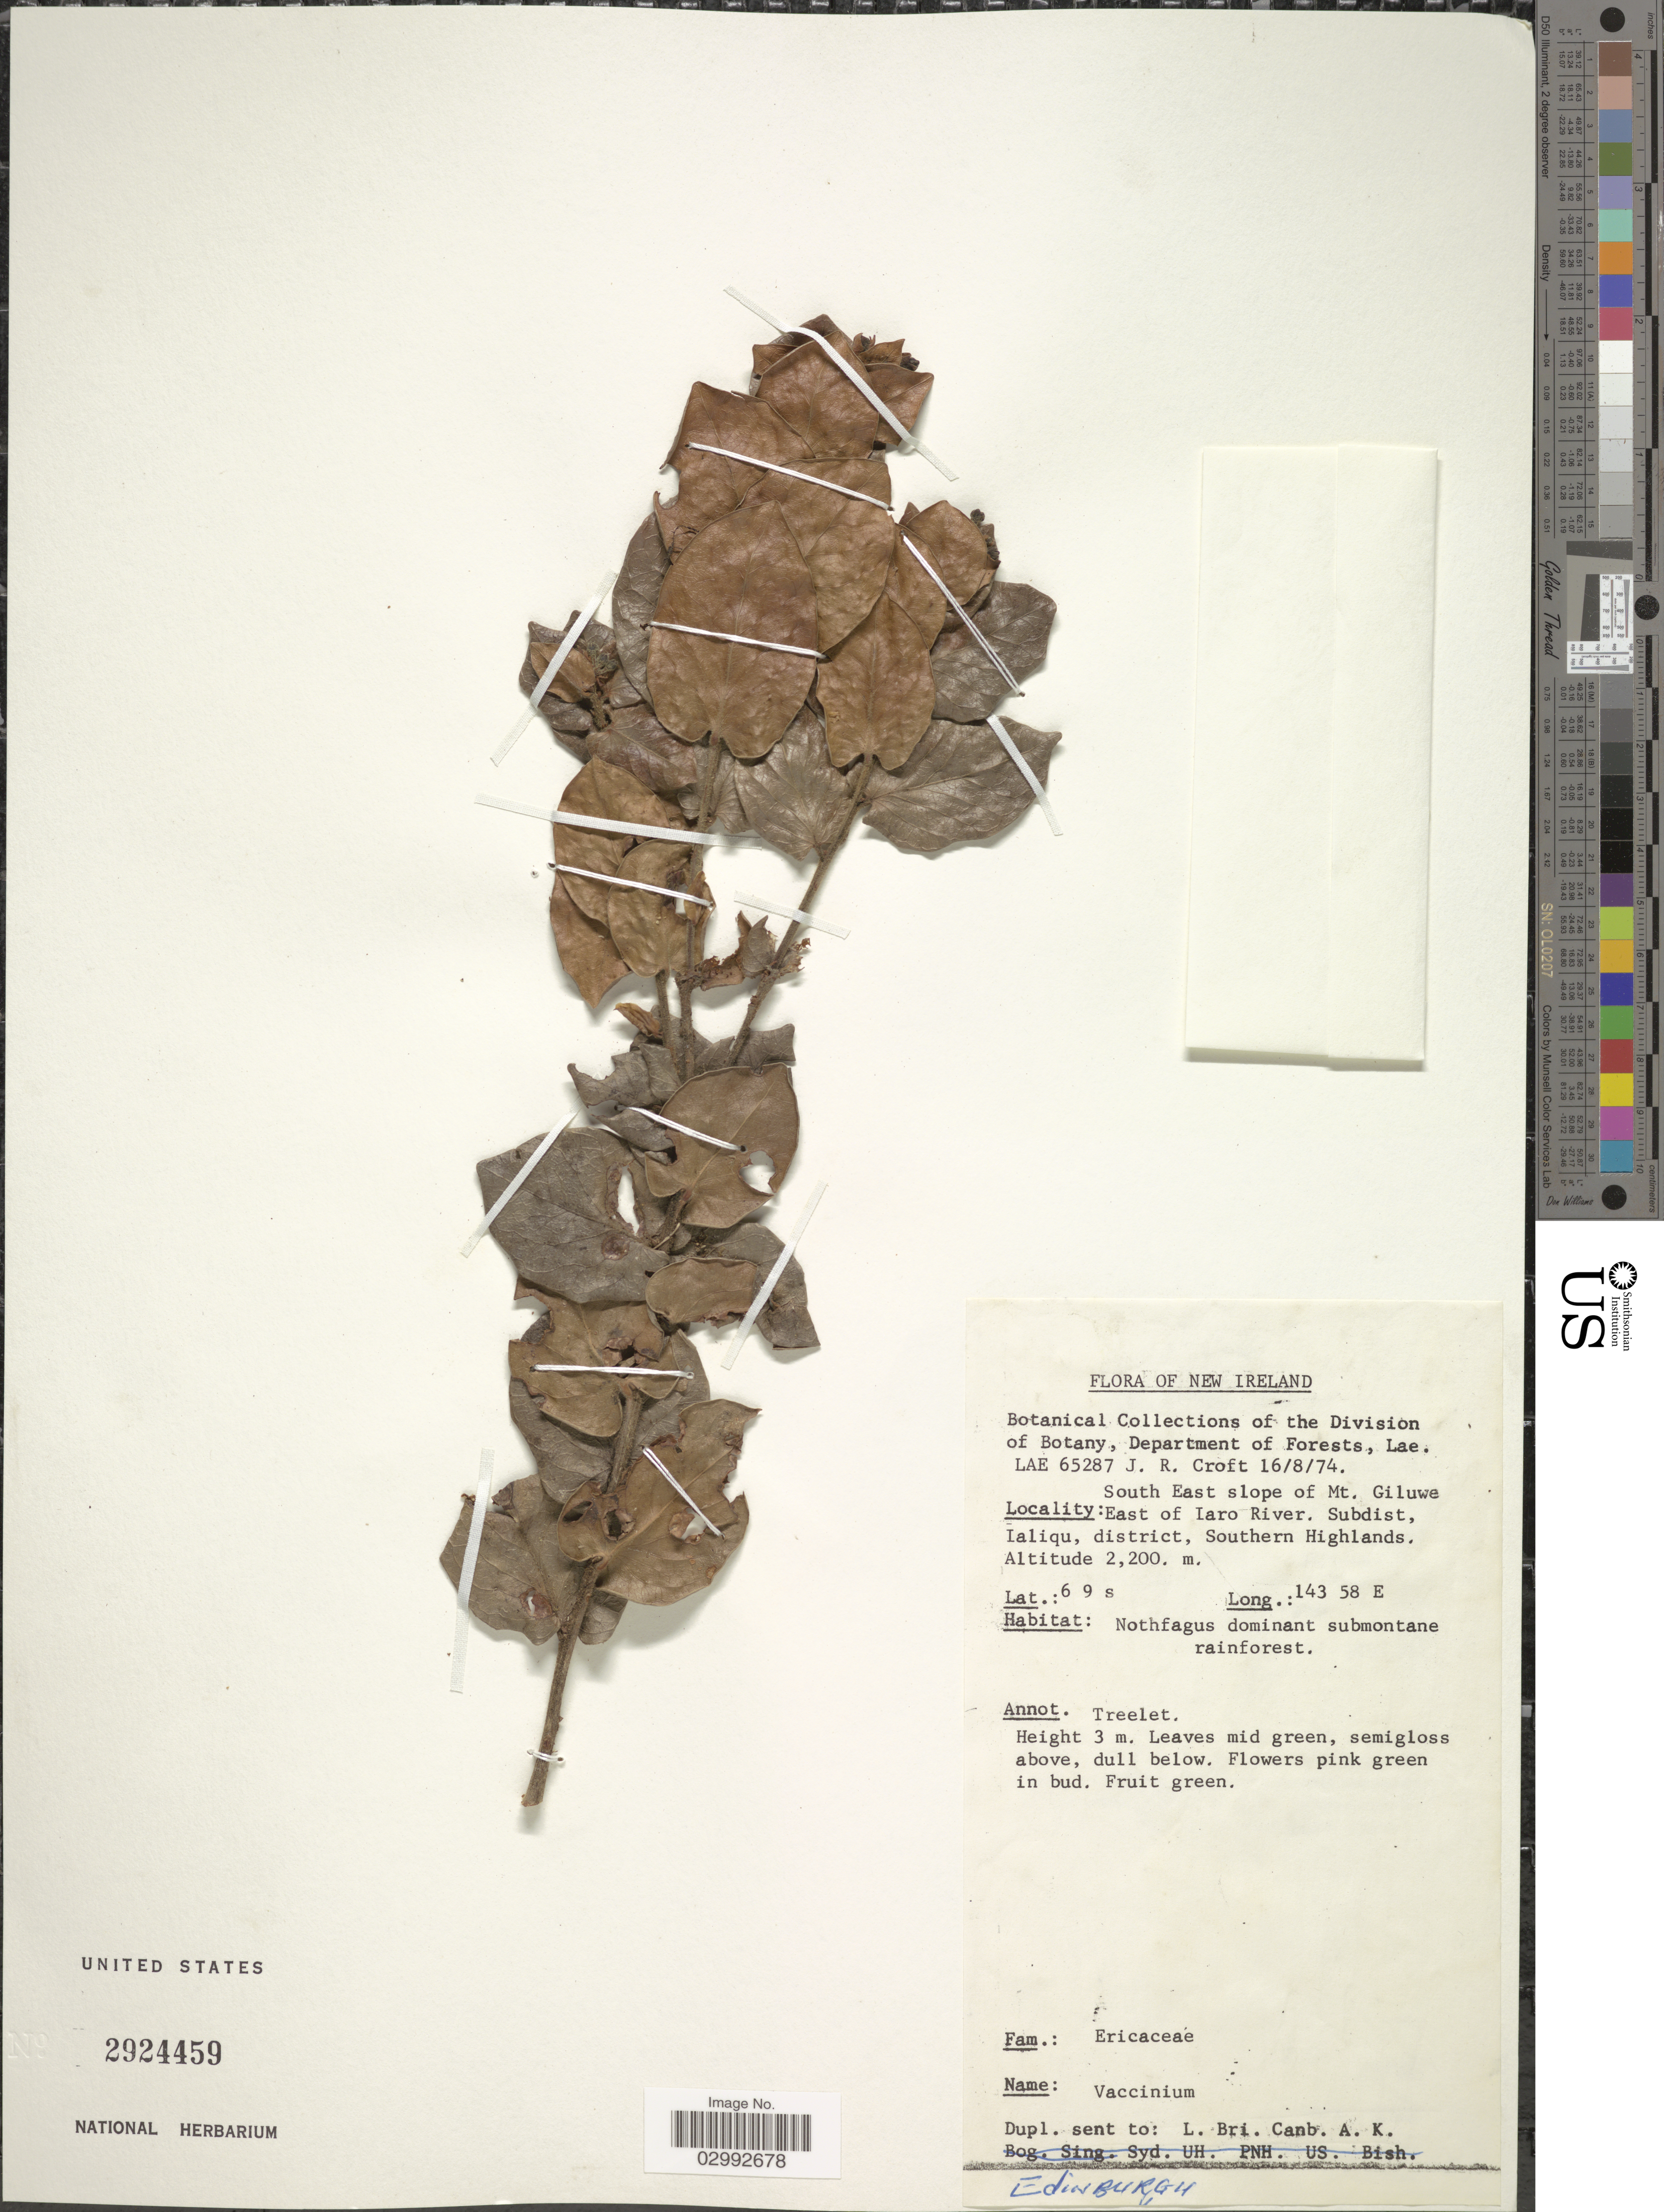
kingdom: Plantae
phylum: Tracheophyta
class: Magnoliopsida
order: Ericales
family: Ericaceae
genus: Vaccinium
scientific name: Vaccinium sp.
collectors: J. R. Croft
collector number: LAE 65287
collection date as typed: Transcribed d/m/y: 16/8/74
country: Papua New Guinea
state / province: Southern Highlands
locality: New Ireland, South East slope of Mt. Giluwe, East of Iaro River, Subdist. Ialiqu, district Southern Highlands.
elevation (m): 2200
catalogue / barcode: US 2924459